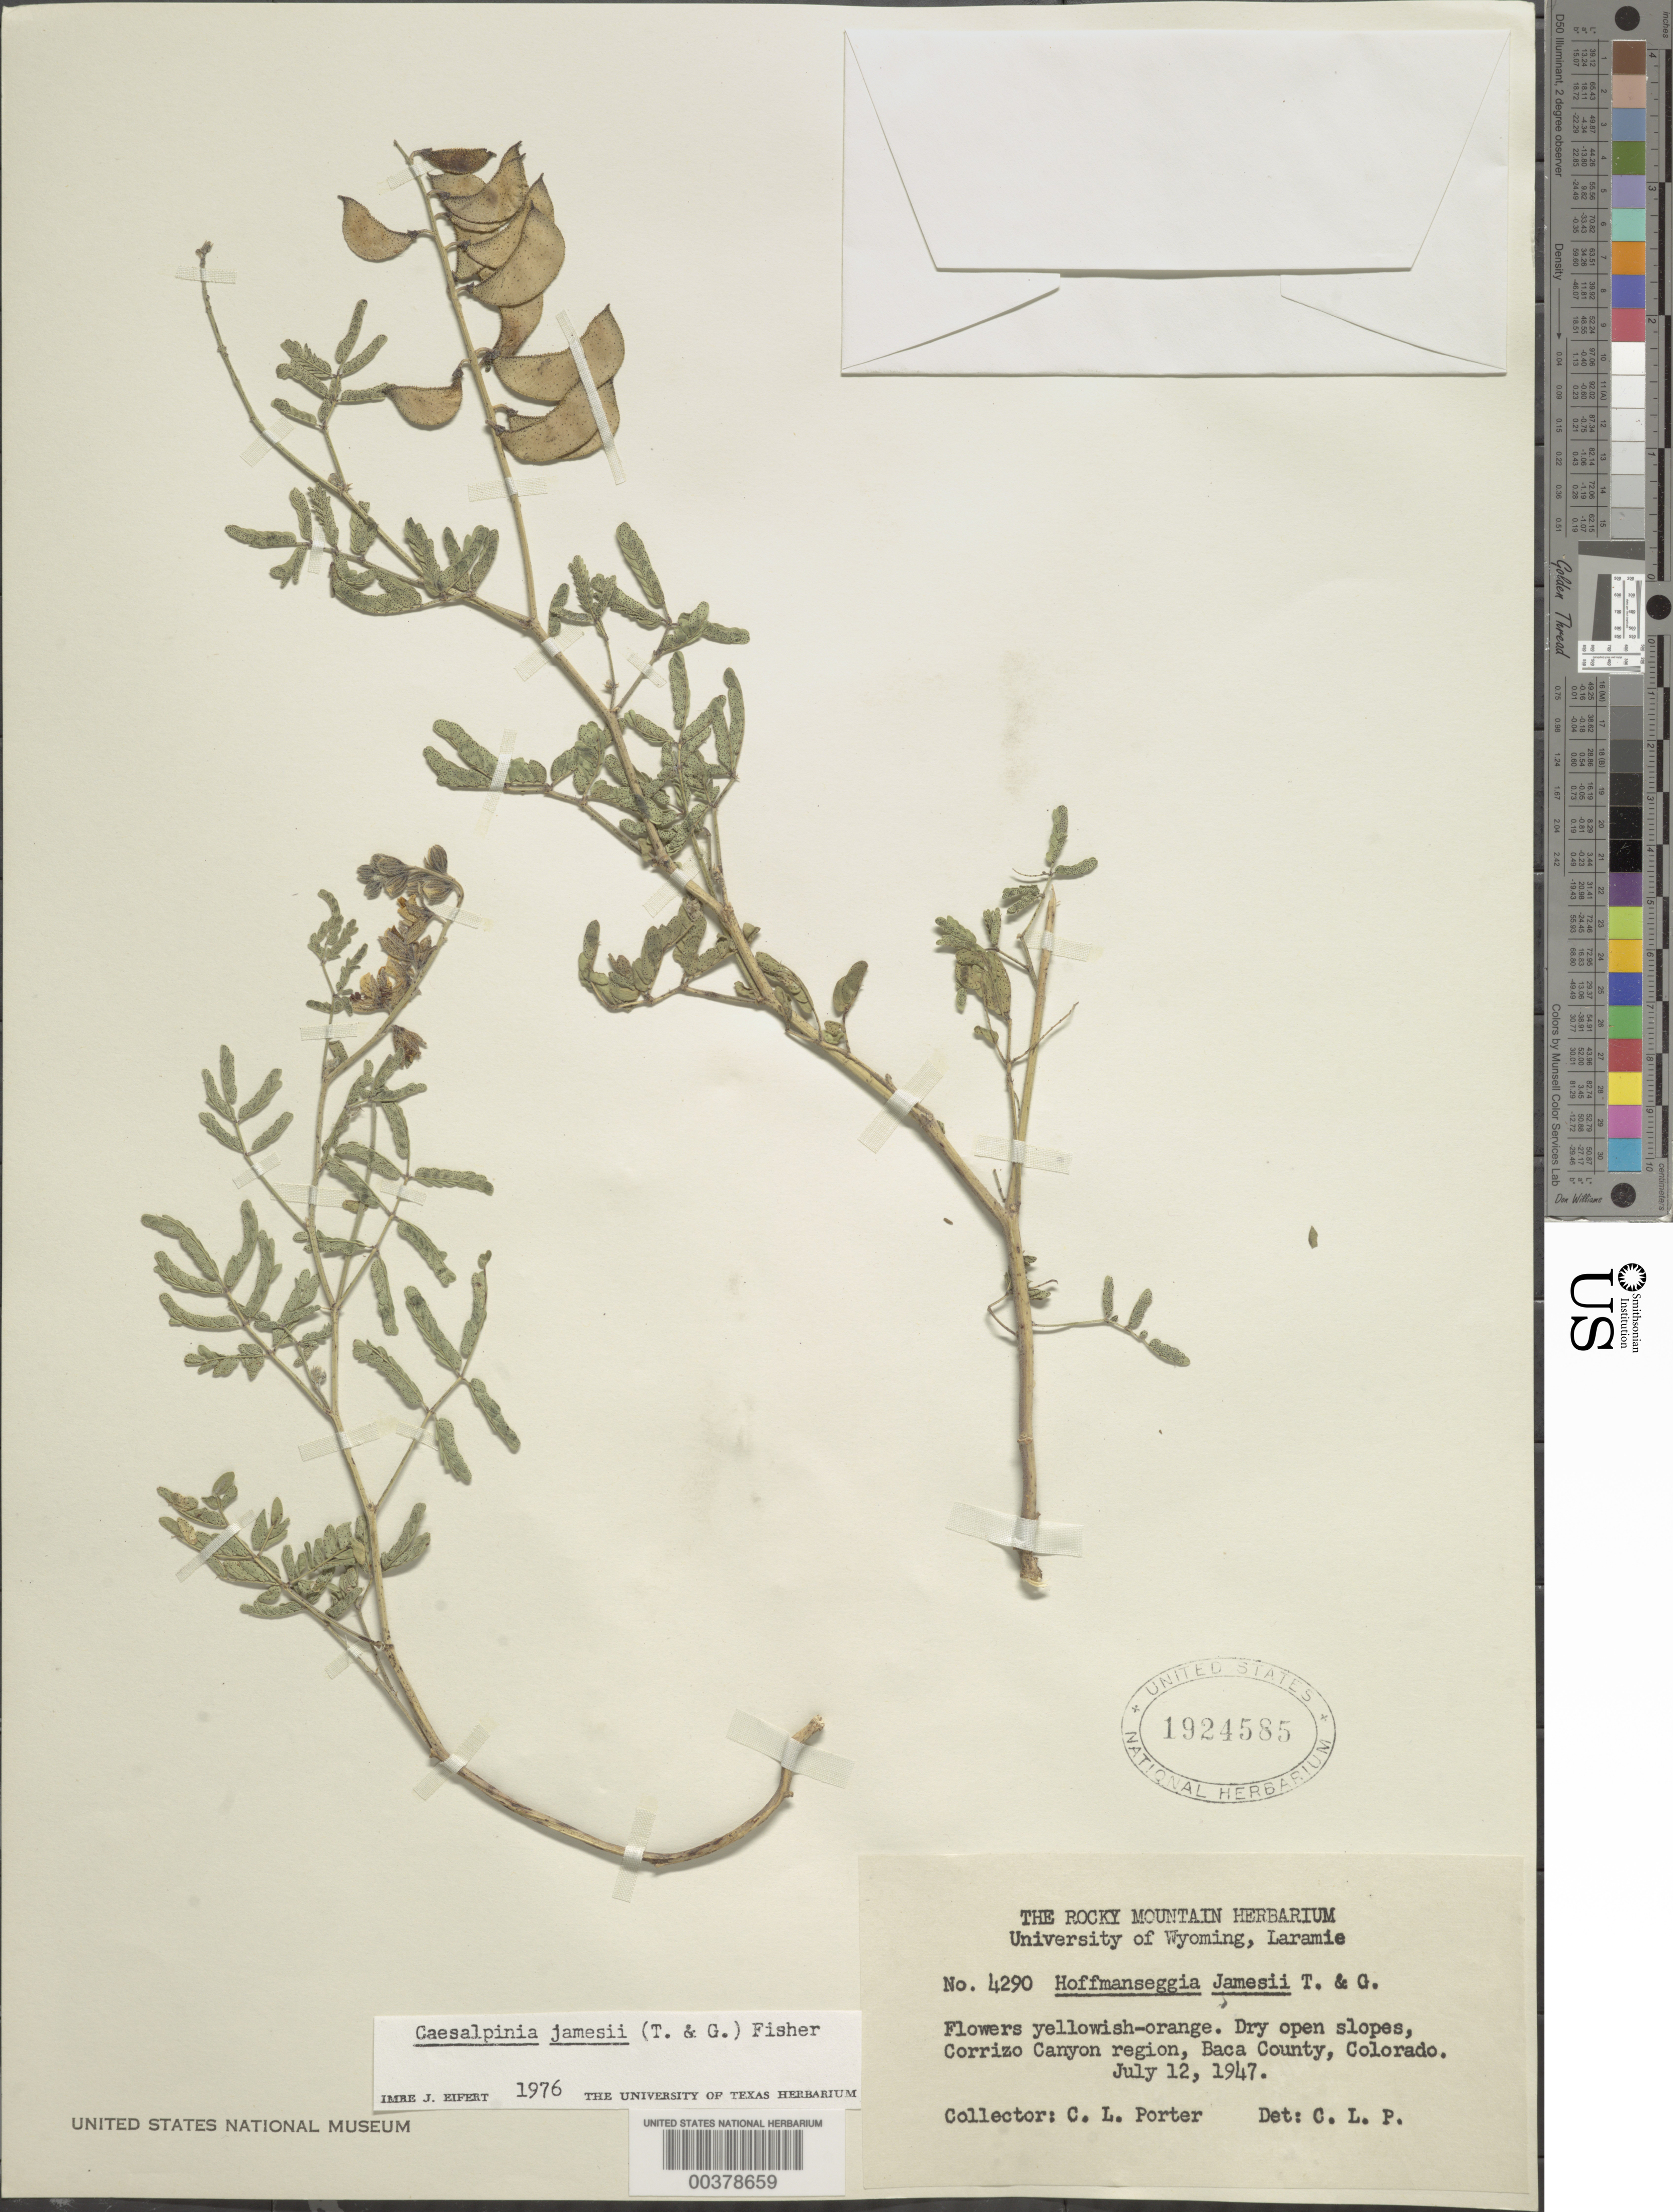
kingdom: Plantae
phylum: Tracheophyta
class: Magnoliopsida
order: Fabales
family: Fabaceae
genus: Pomaria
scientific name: Pomaria jamesii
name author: (Torr. & A. Gray) Walp.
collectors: C. L. Porter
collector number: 4290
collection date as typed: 12 Jul 1947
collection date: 1947-07-12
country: United States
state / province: Colorado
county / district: Baca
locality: Corrizo canyon region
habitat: Dry open slopes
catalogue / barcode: US 1924585